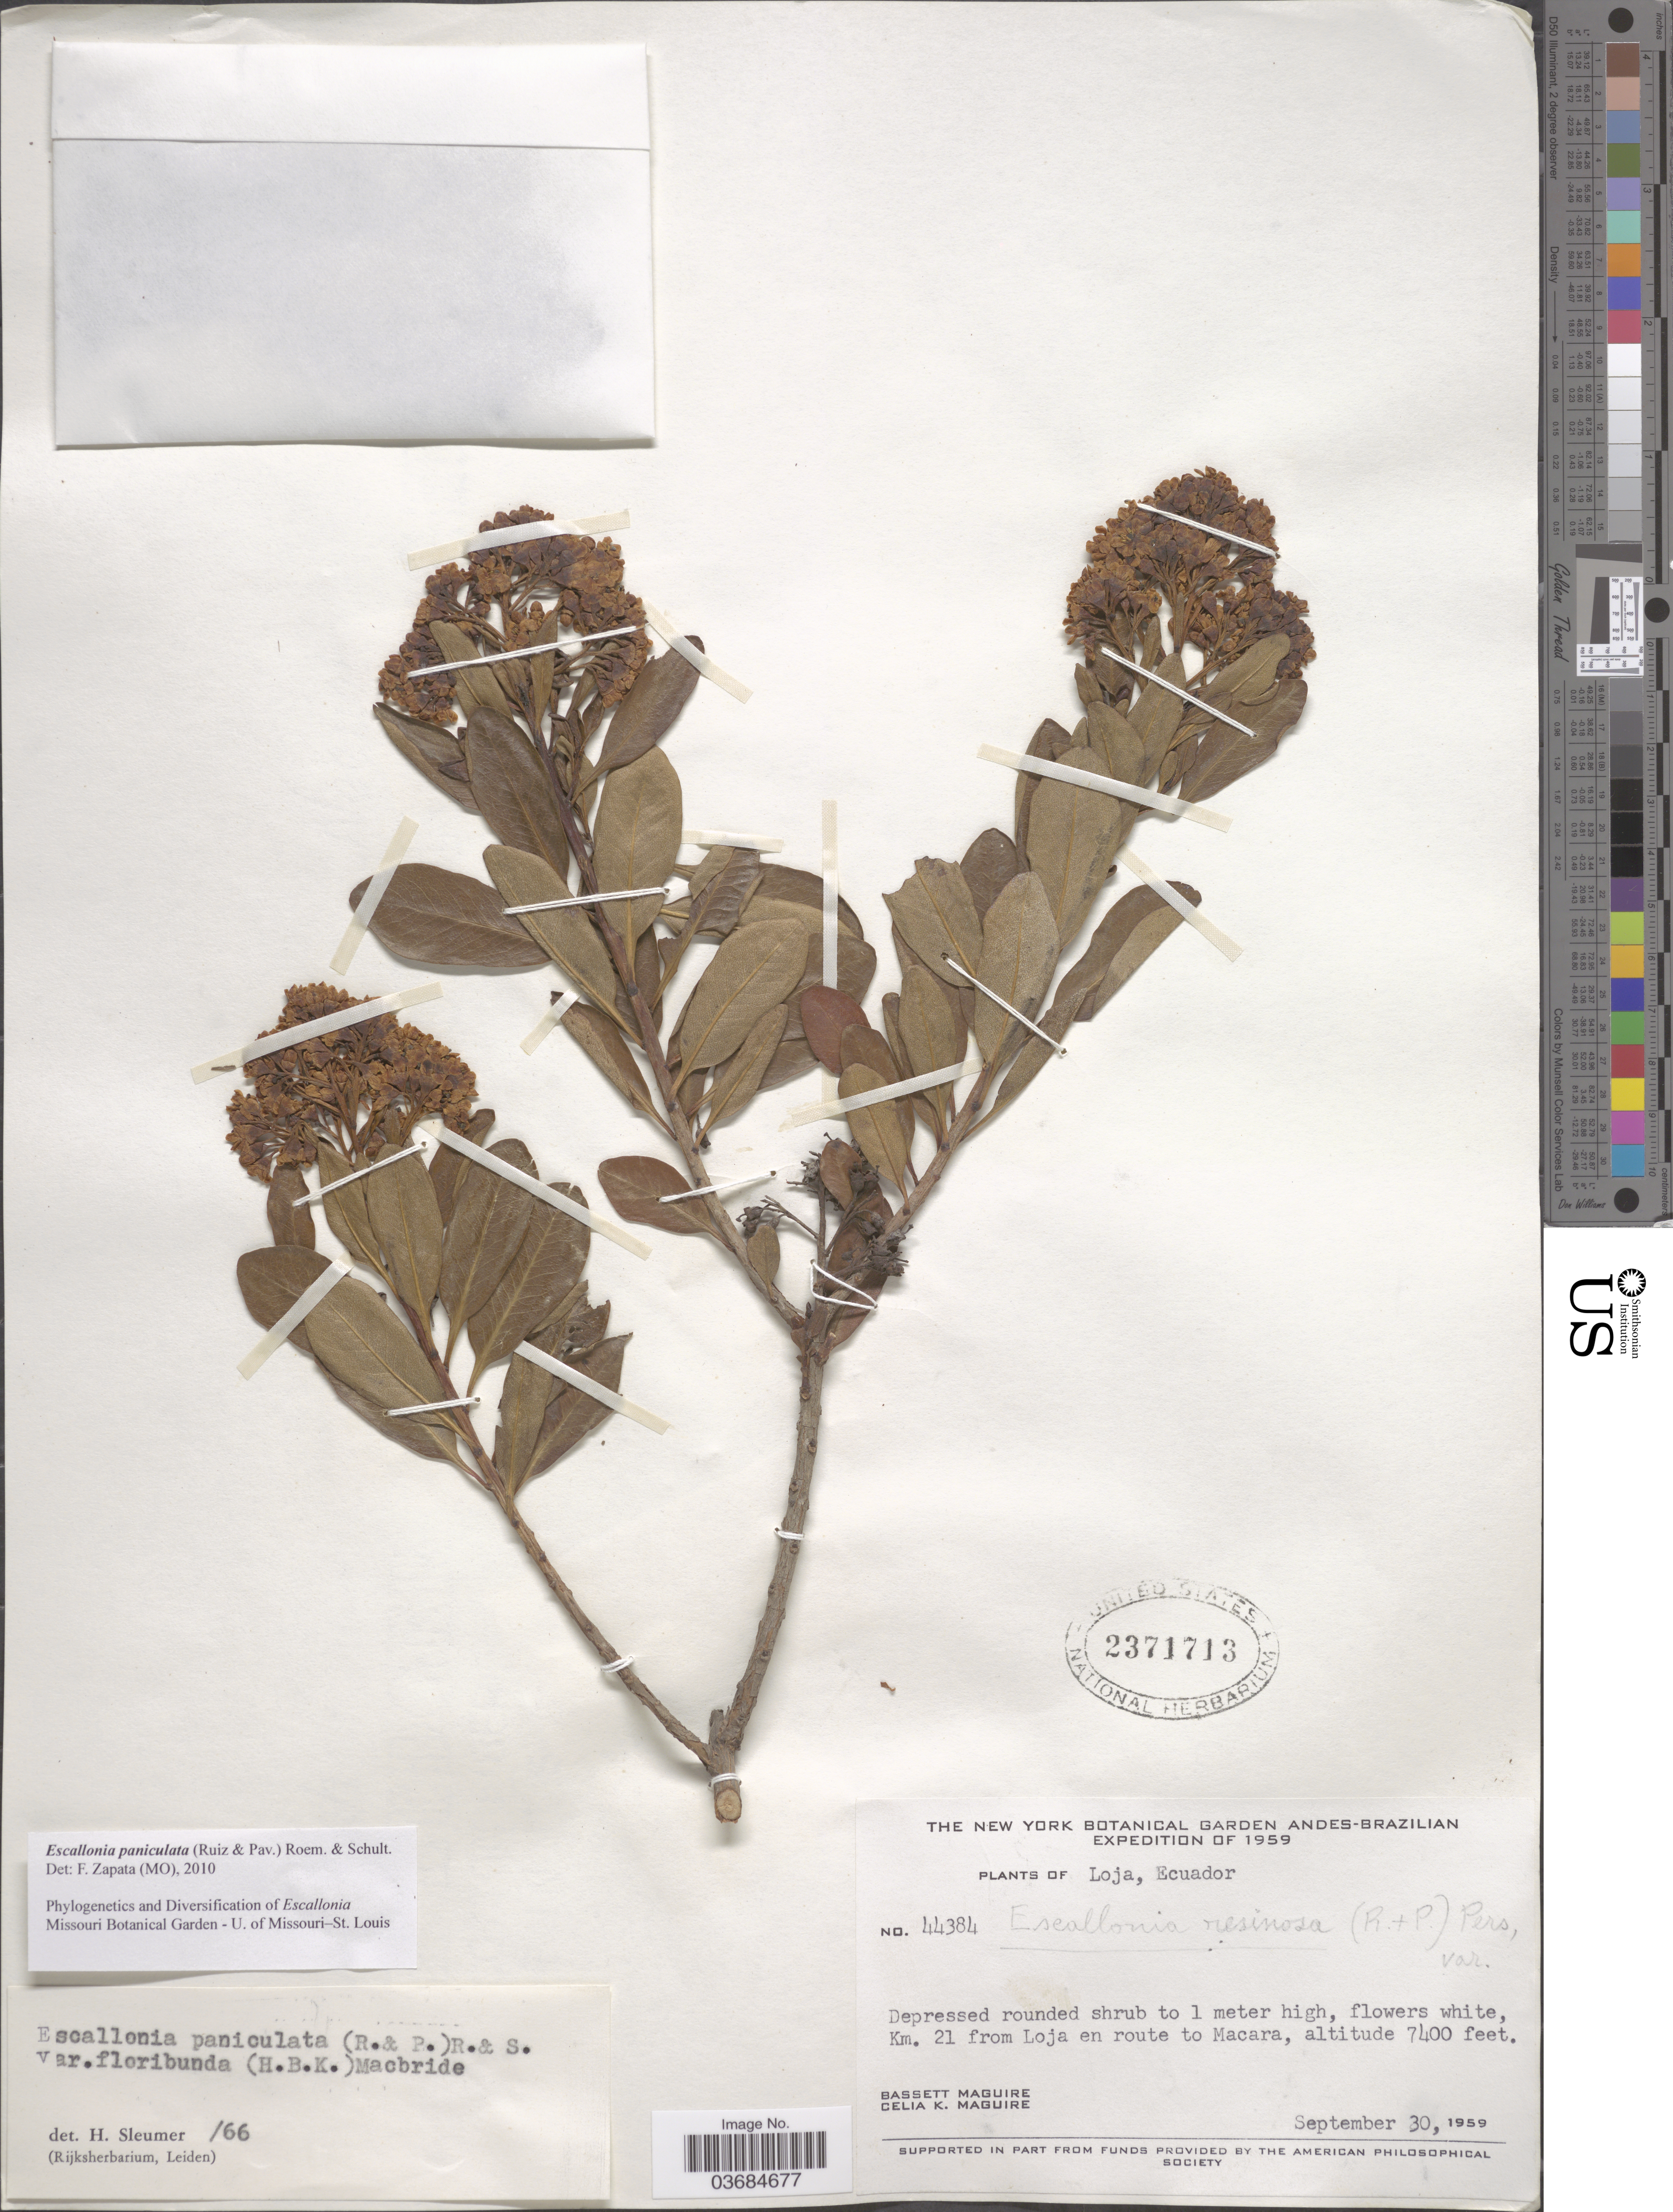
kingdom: Plantae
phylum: Tracheophyta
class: Magnoliopsida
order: Escalloniales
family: Escalloniaceae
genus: Escallonia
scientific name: Escallonia paniculata var. paniculata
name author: (Ruiz & Pav.) Roem. & Schult.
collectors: B. Maguire & C. K. Maguire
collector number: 44384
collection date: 1959-09-30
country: Ecuador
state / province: Loja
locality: The New York Botanical Garden Andez-Brazilian Expedition of 1959. Km. 21 from Loja en route to Macara.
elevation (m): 2256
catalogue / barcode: US 2371713